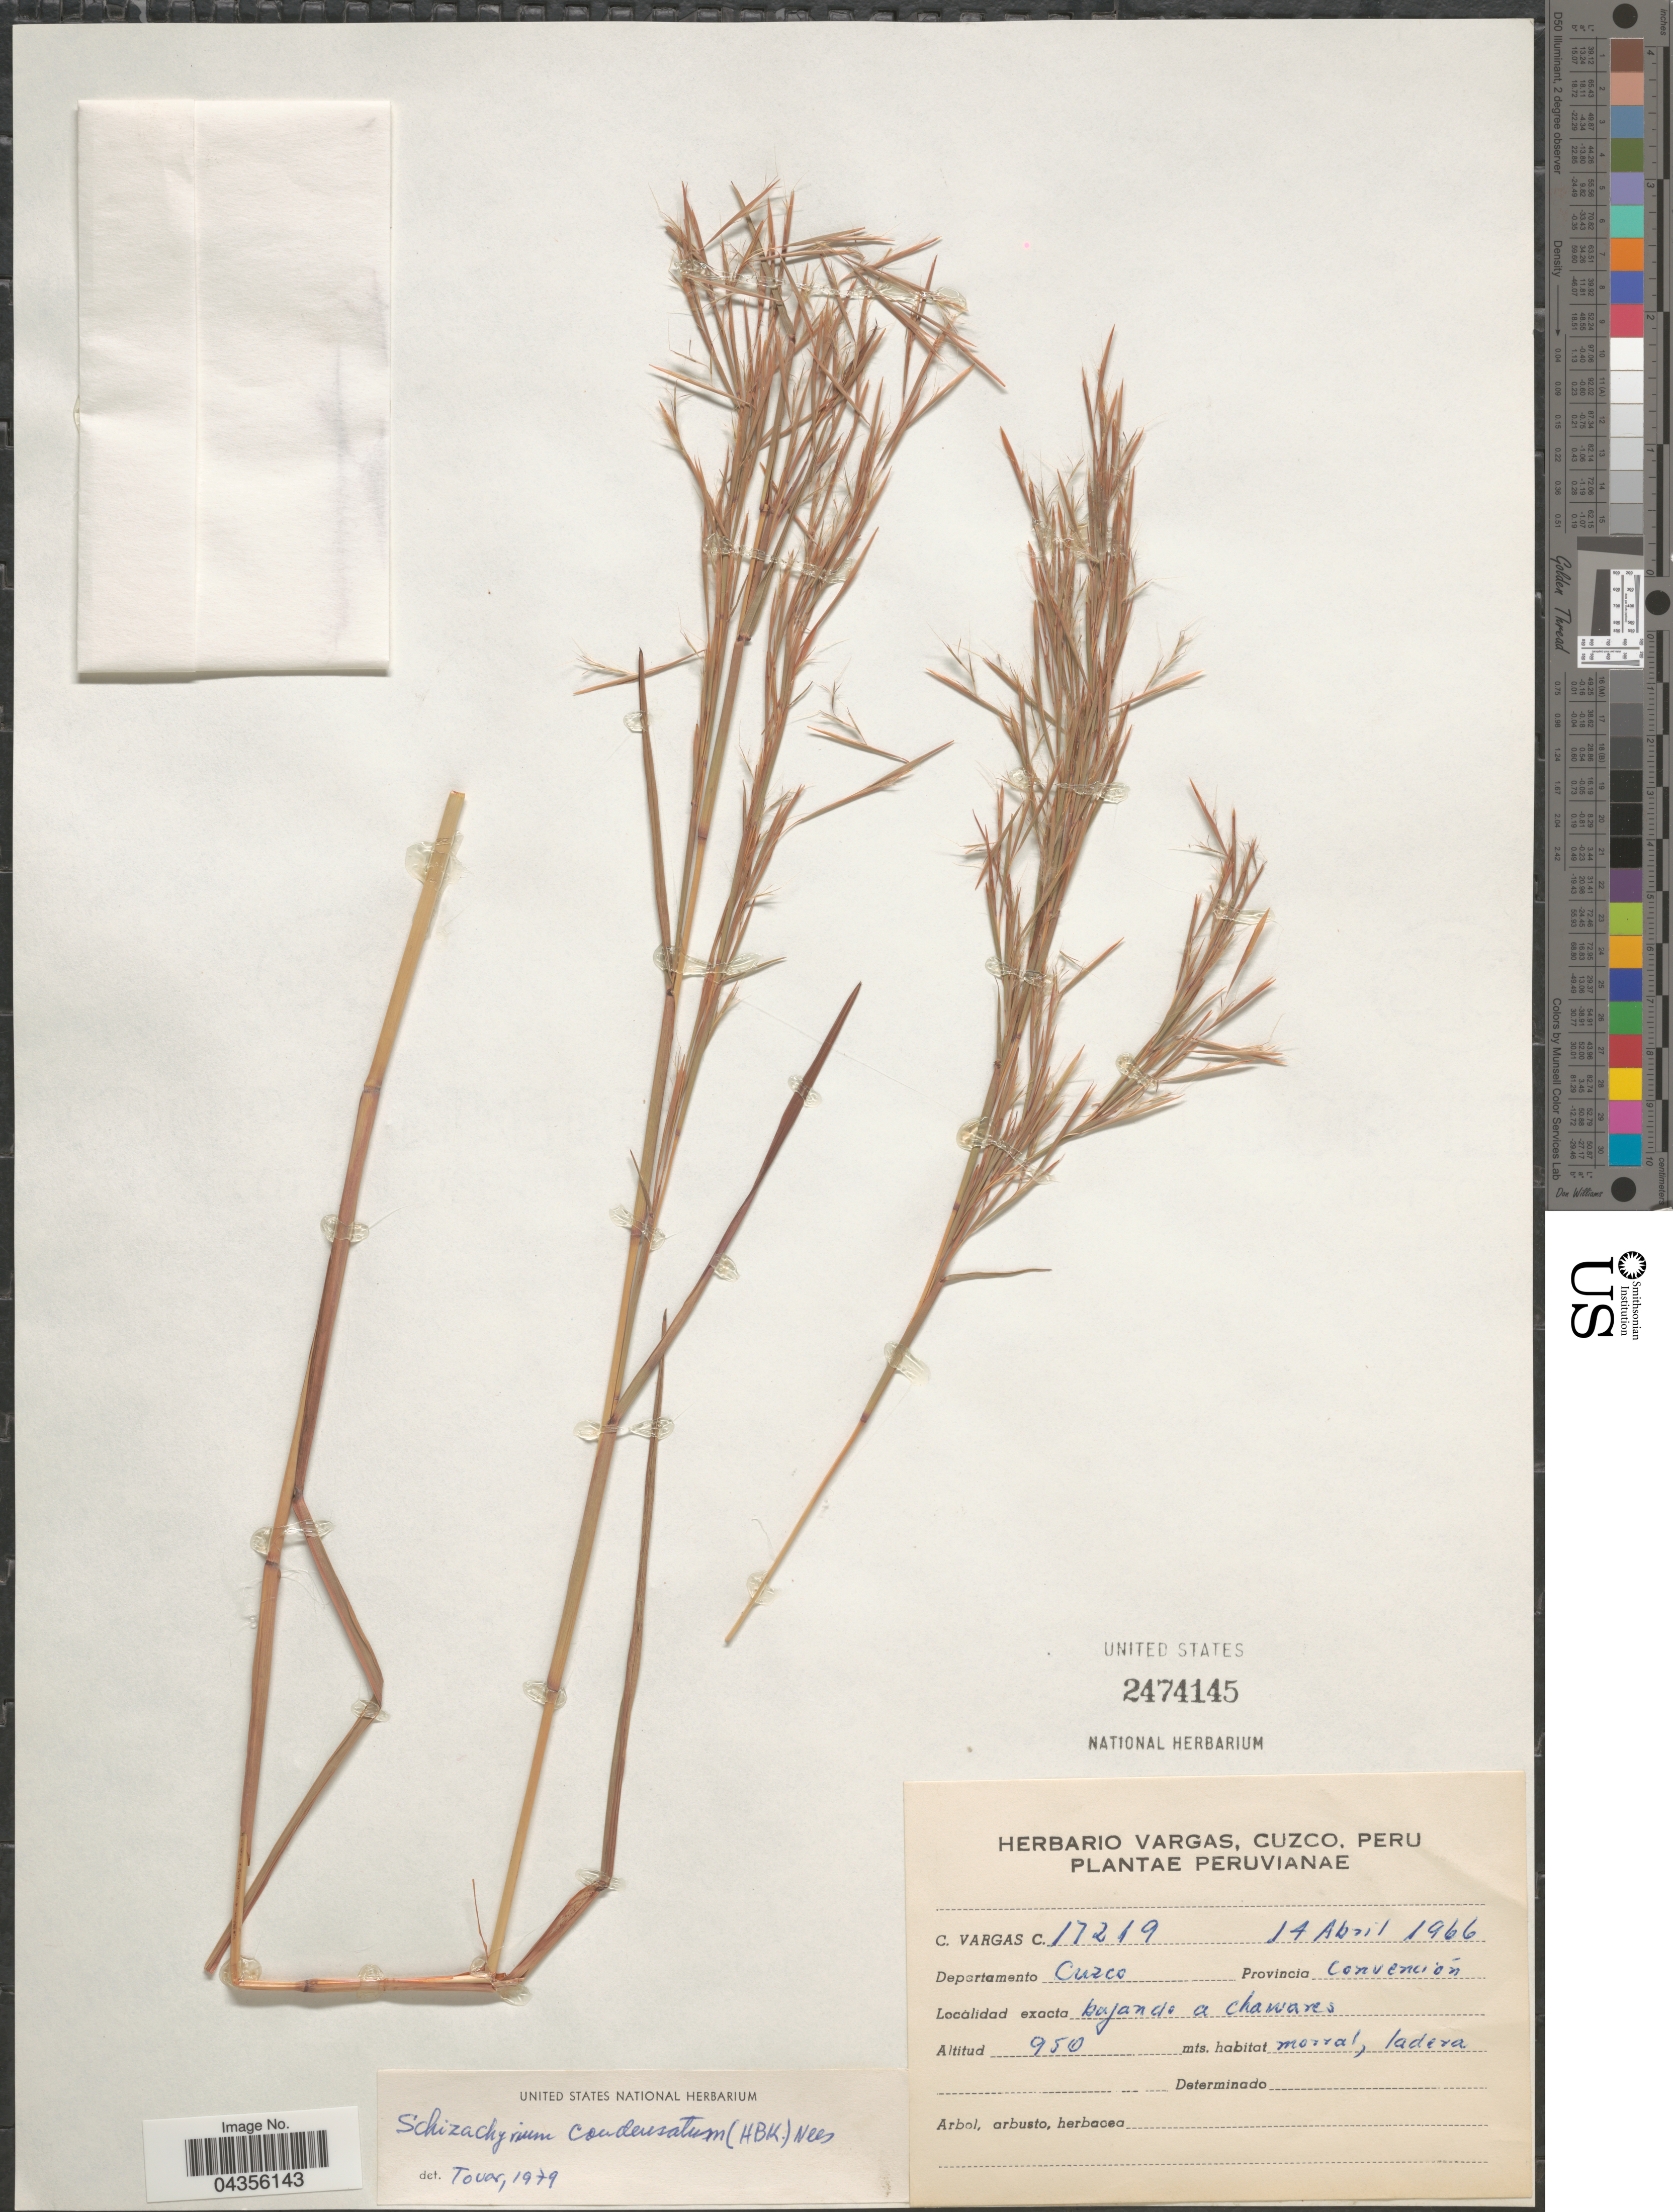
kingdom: Plantae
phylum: Tracheophyta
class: Liliopsida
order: Poales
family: Poaceae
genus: Schizachyrium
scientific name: Schizachyrium condensatum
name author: (Kunth) Nees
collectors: C. Vargas Calderón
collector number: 17219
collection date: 1966-04-14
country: Peru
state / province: Cusco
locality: Departamento Cuzco Provincia Convención. Bajando a chawares.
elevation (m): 950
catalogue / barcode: US 2474145